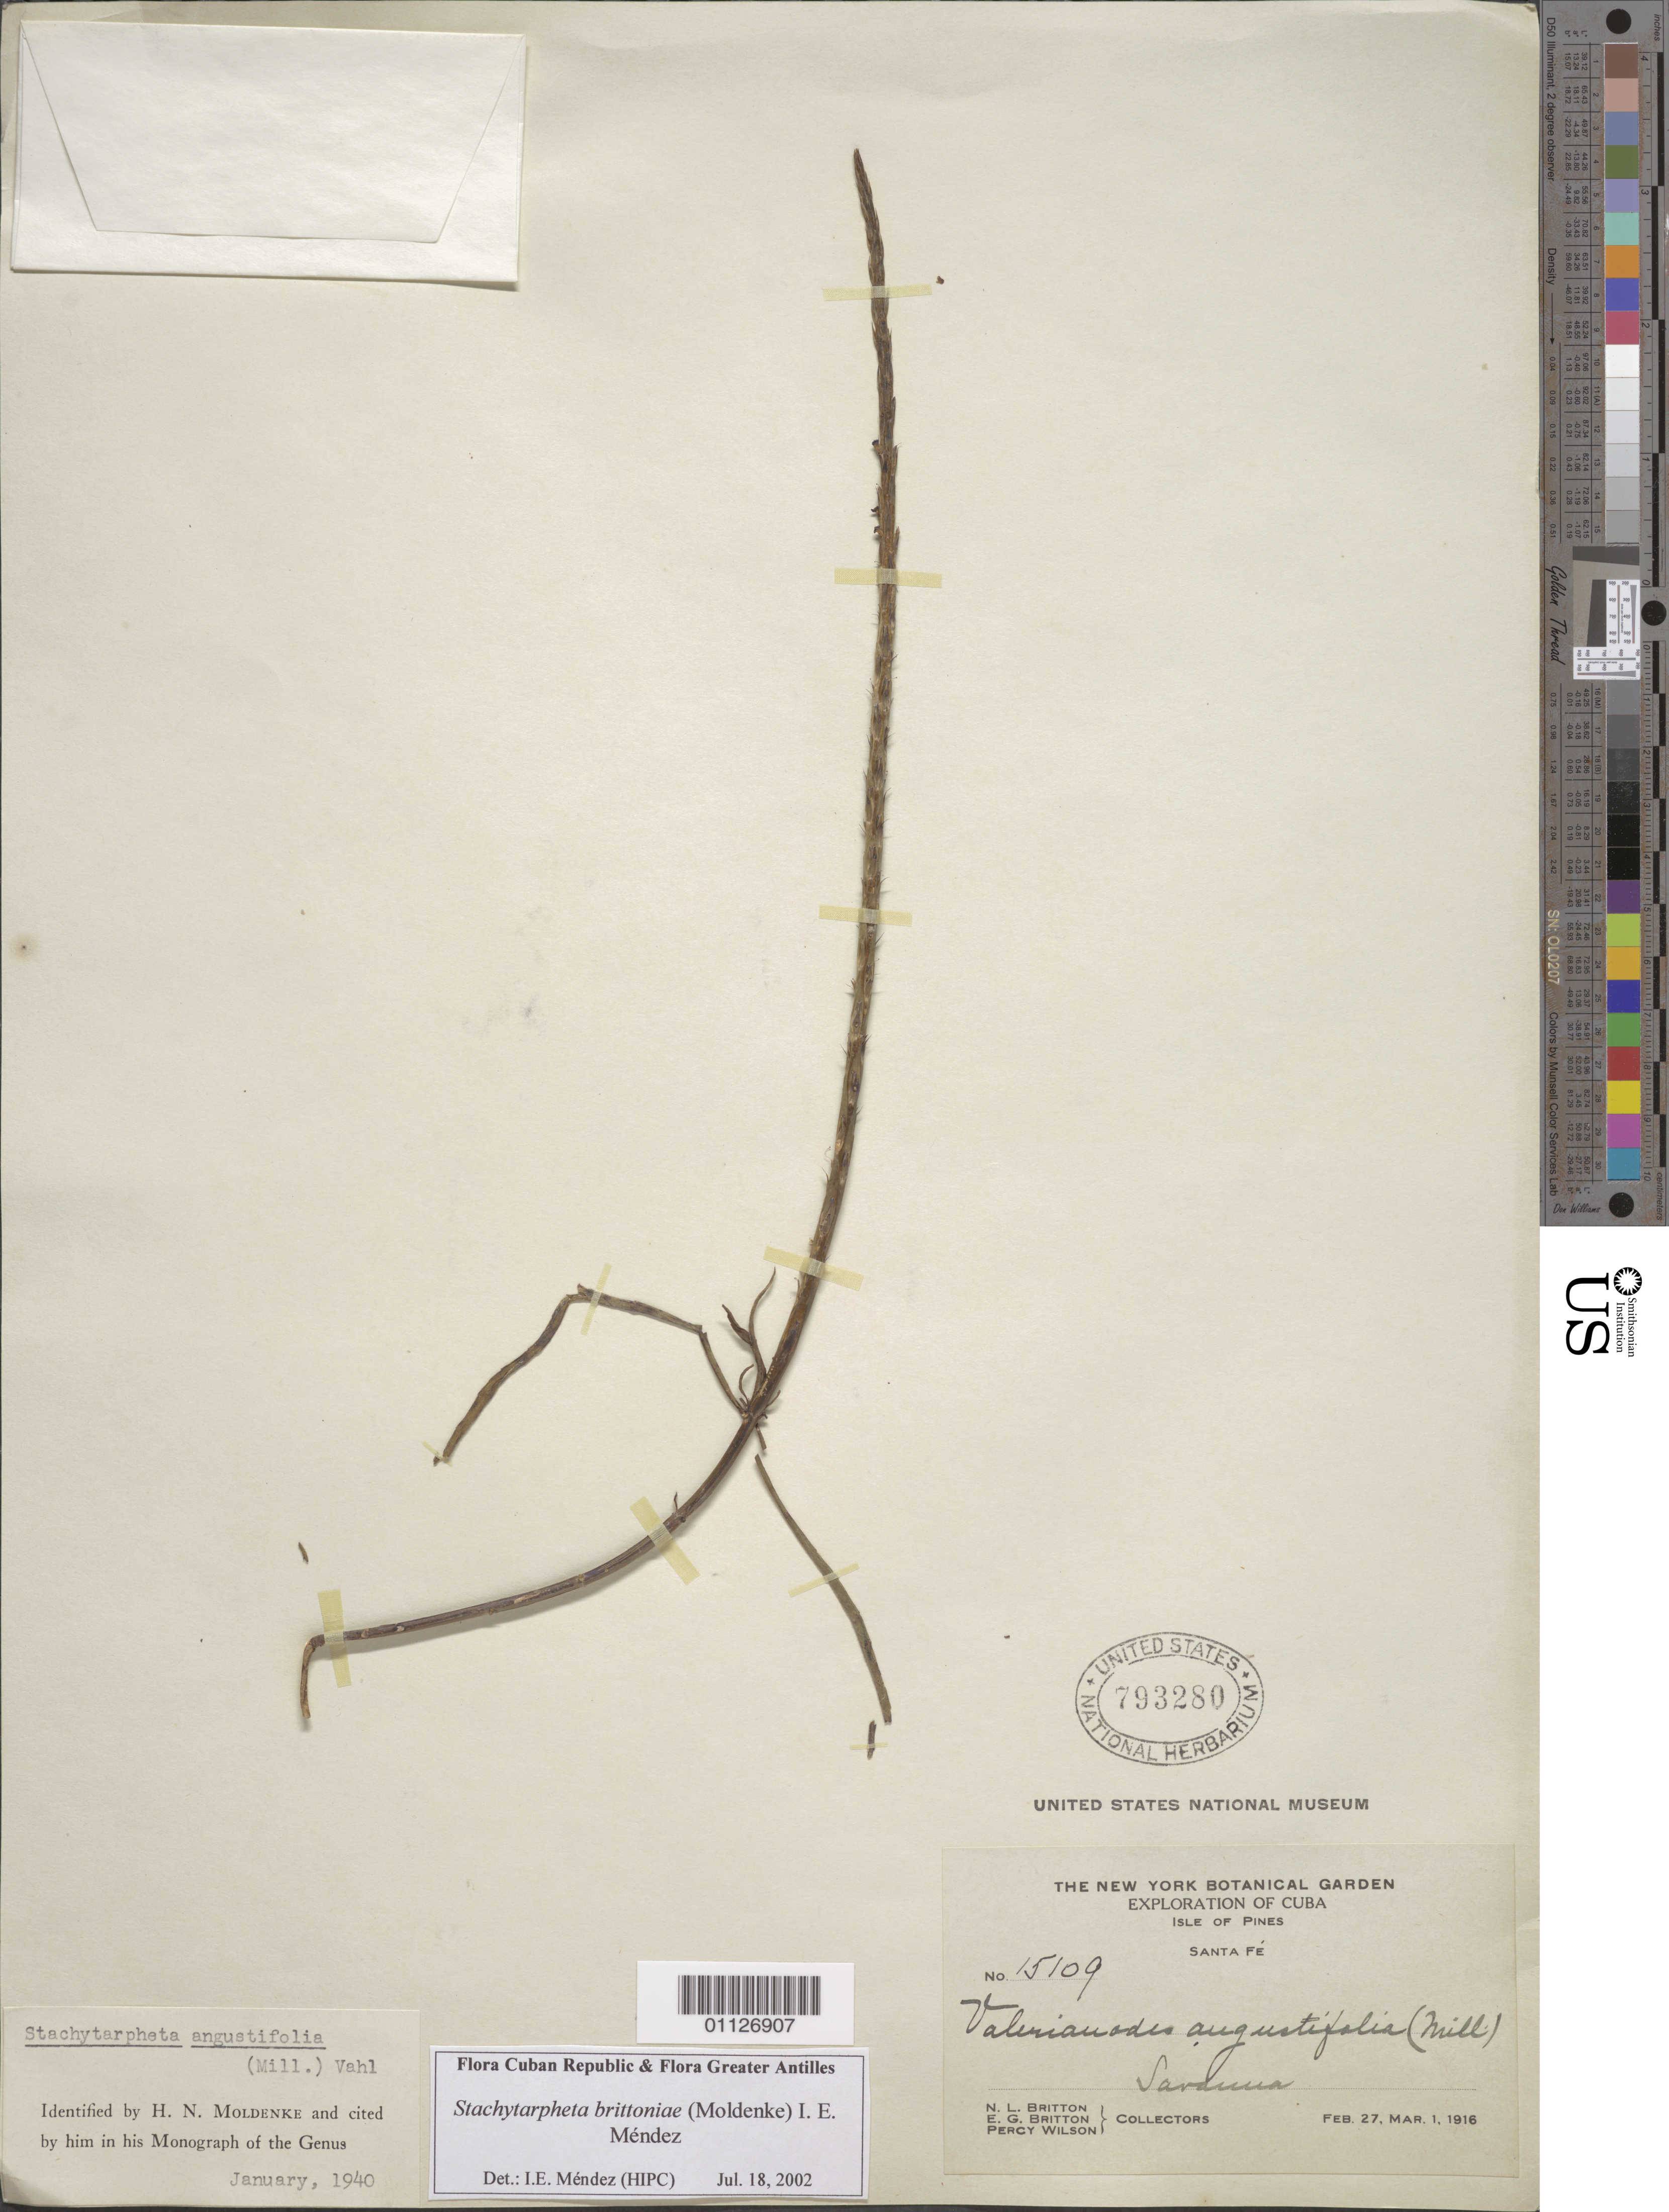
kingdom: Plantae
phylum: Tracheophyta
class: Magnoliopsida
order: Lamiales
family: Verbenaceae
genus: Stachytarpheta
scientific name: Stachytarpheta brittoniae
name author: (Moldenke) I.E. Méndez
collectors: N. Britton, E. G. Britton & P. Wilson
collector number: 15109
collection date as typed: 27 Feb 1916 to 01 Mar 1916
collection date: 1916-02-27/1916-03-01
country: Cuba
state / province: Isla de La Juventud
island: Isla de la Juventud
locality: Isle of Pines, Santa Fe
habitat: savanna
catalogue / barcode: US 793280